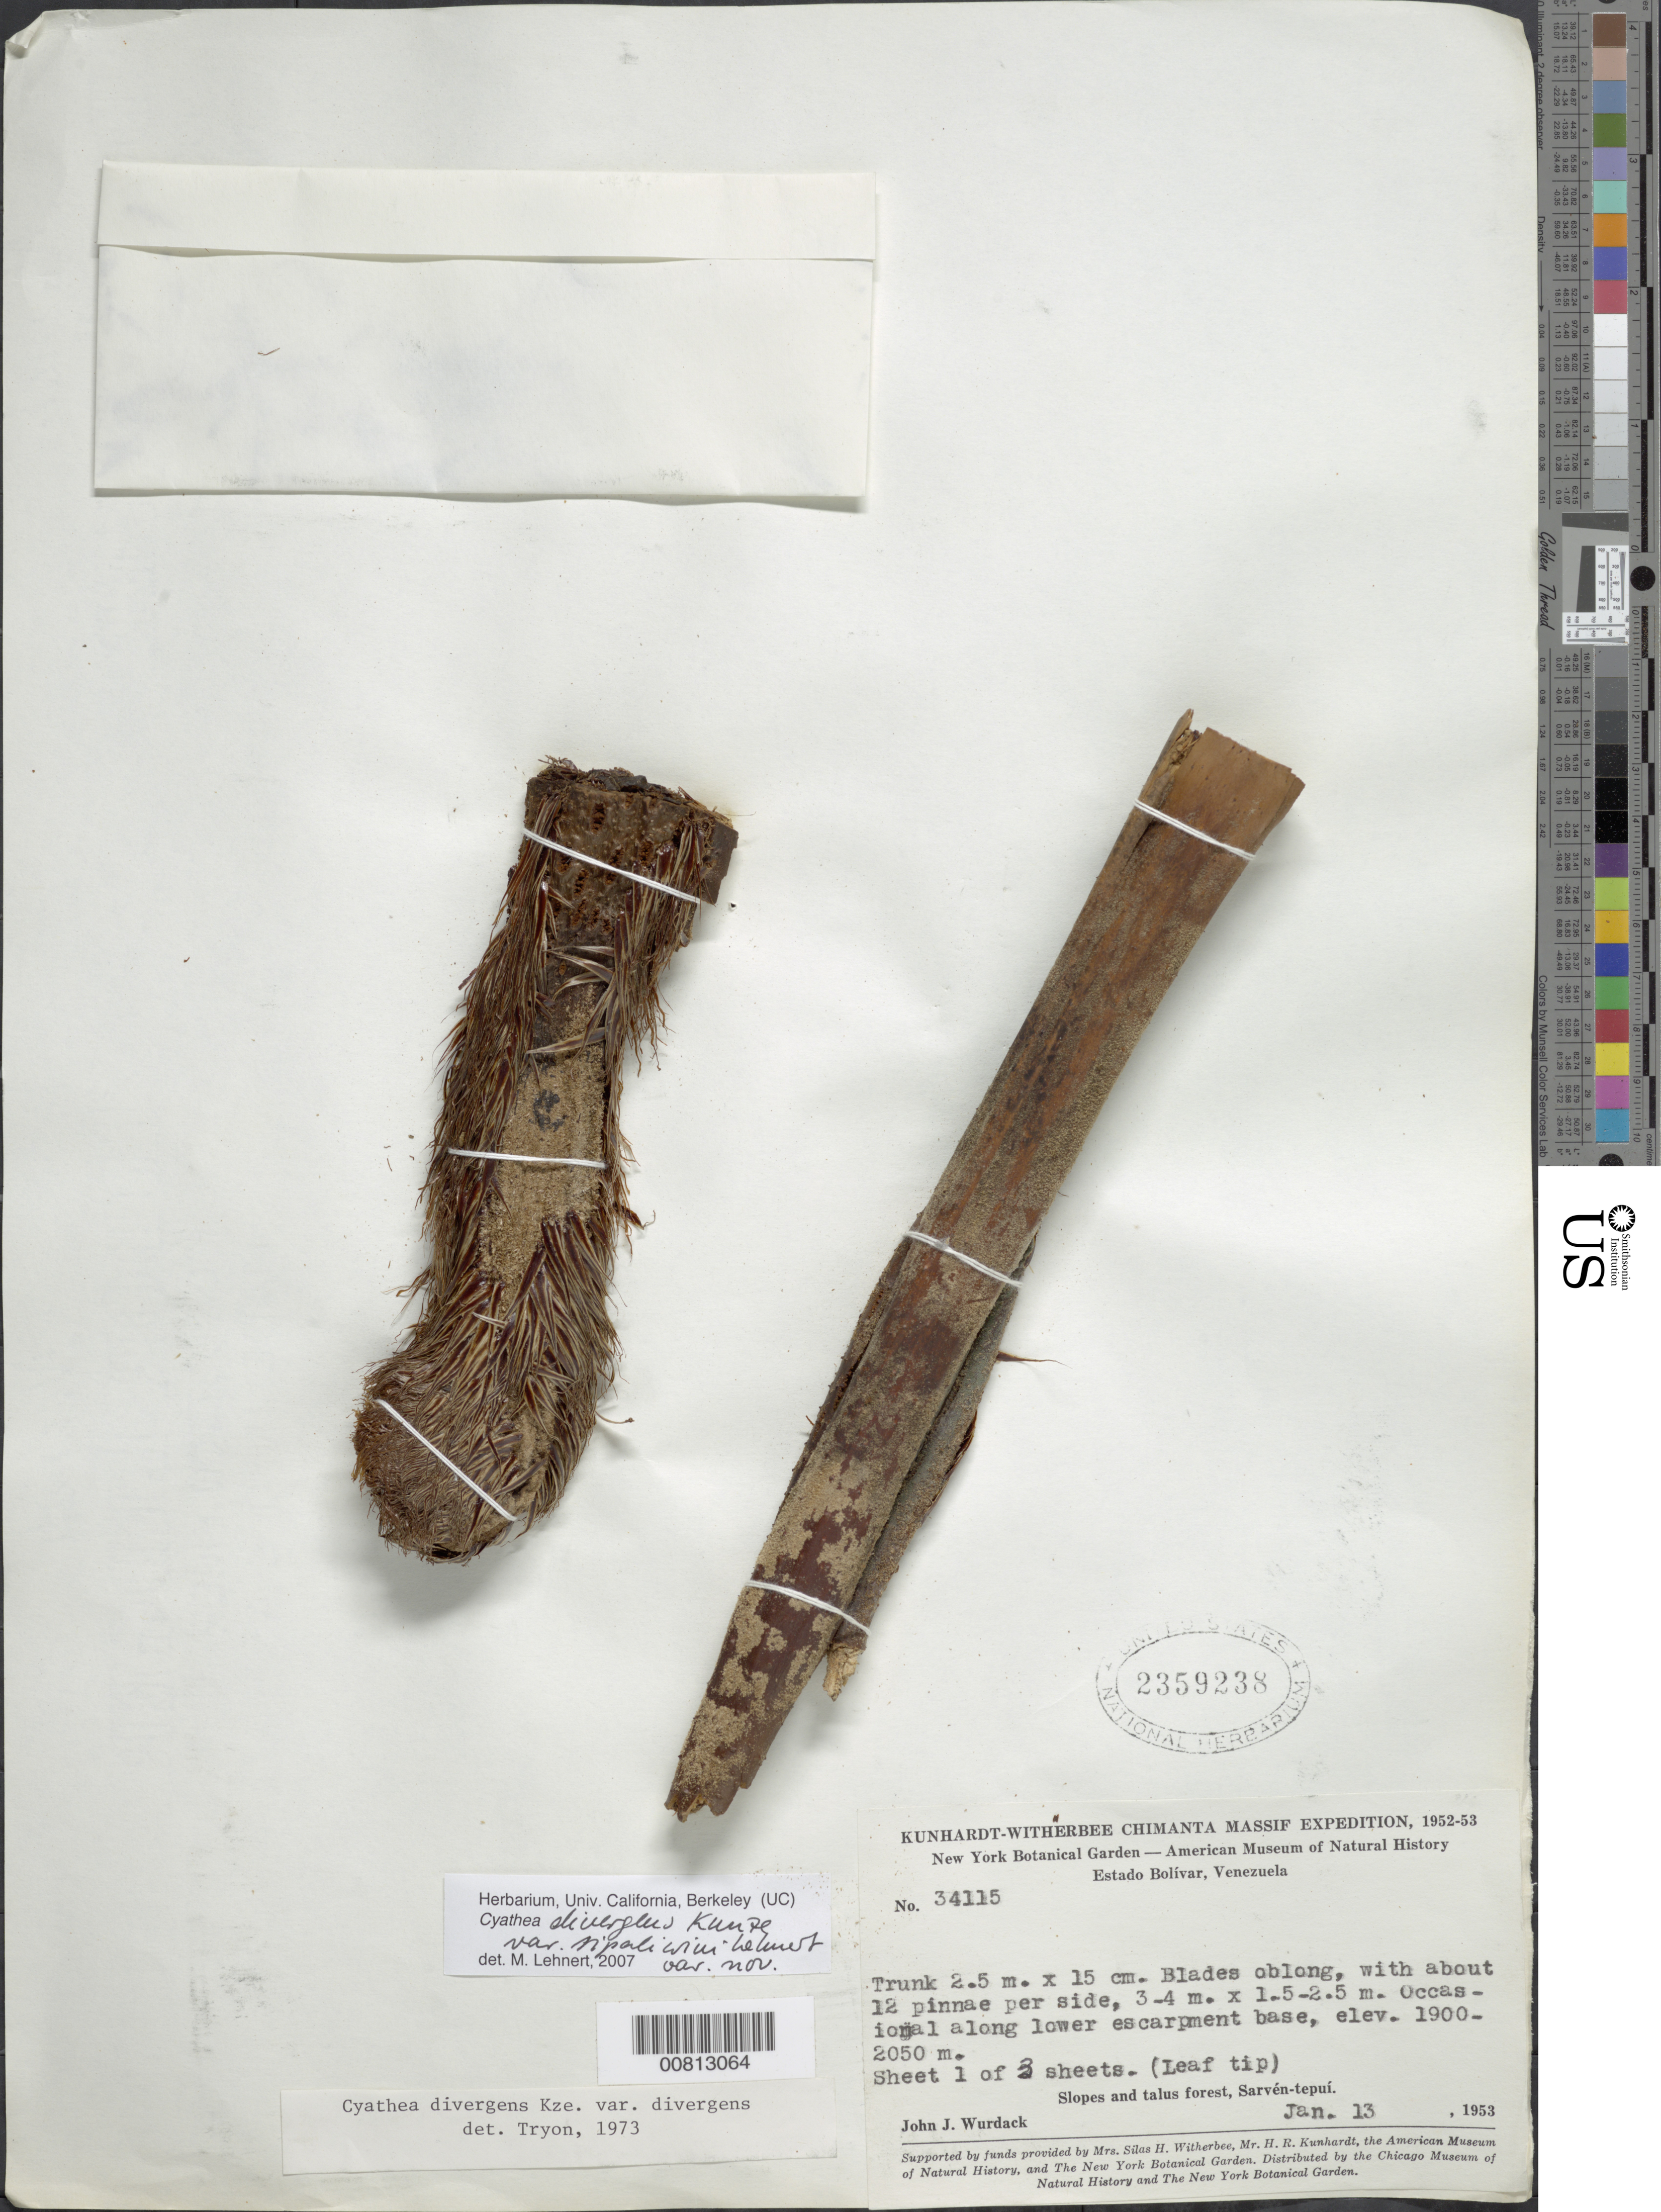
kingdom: Plantae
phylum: Tracheophyta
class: Polypodiopsida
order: Cyatheales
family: Cyatheaceae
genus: Cyathea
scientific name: Cyathea divergens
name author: Kunze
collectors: J. J. Wurdack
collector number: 34115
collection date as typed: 13-Jan-53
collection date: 1953-01-13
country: Venezuela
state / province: Bolívar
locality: Sarvén-tepuí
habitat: Along lower escarpment base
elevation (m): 1900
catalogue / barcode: US 2359238